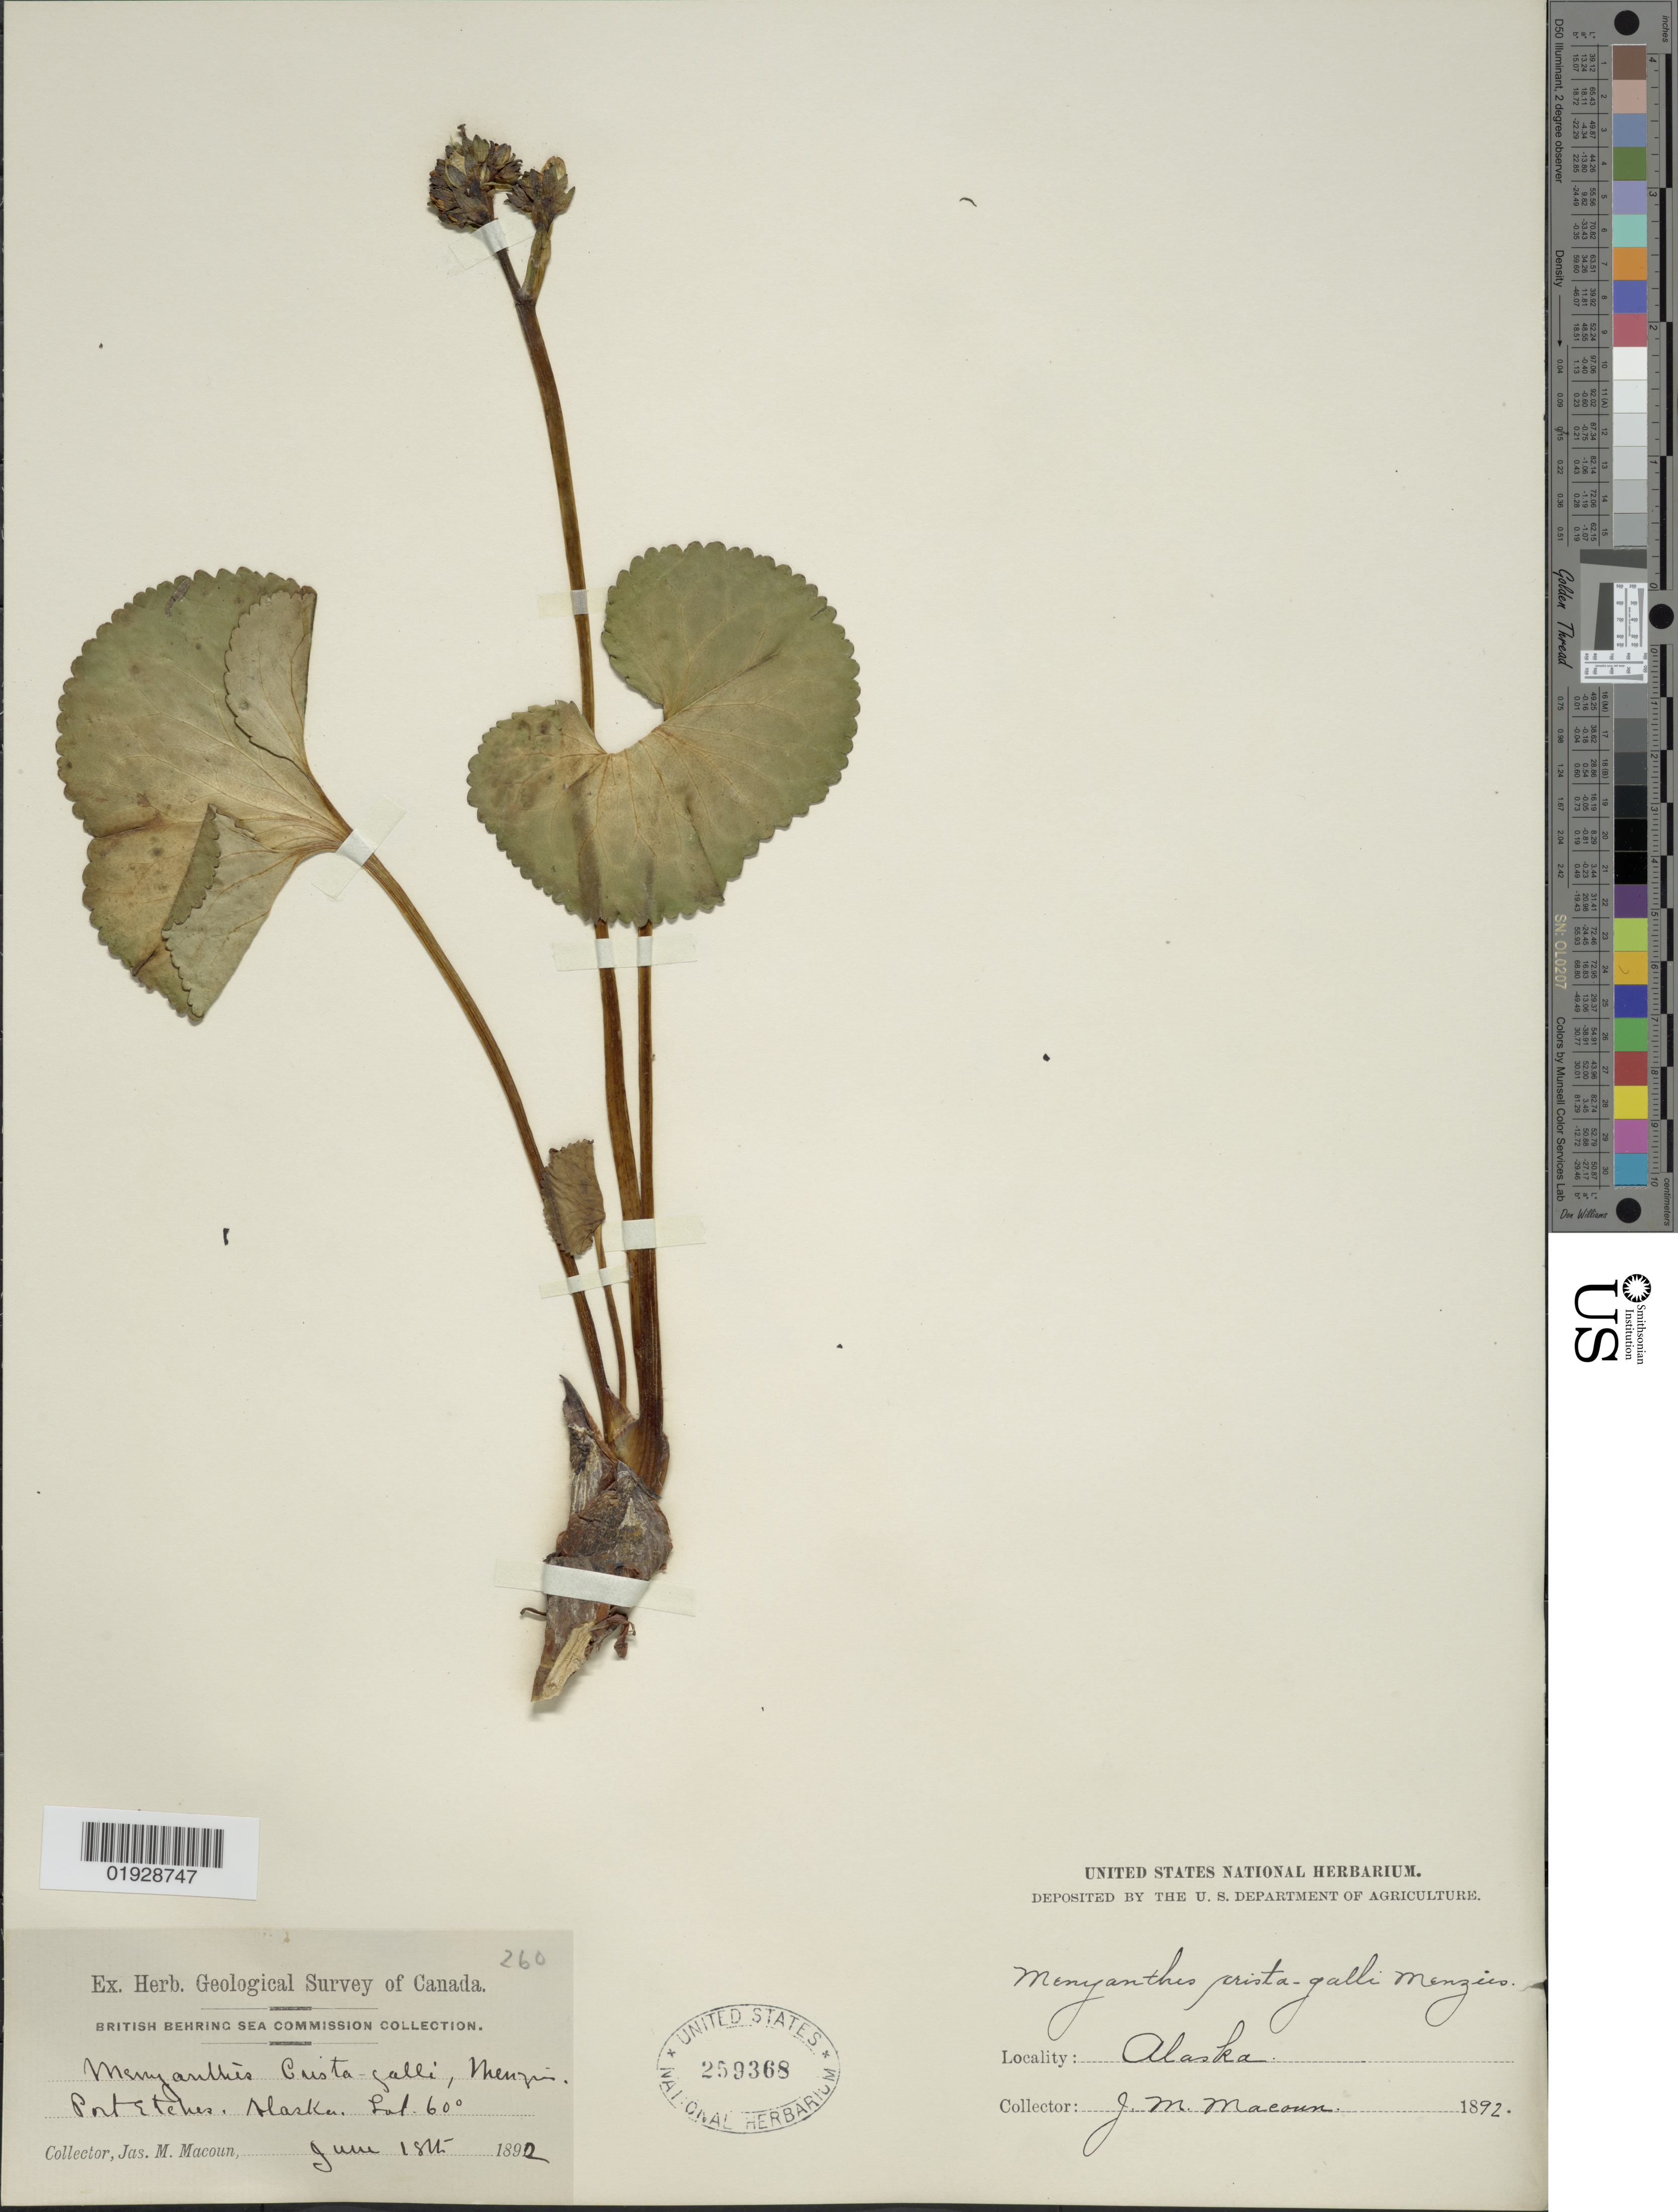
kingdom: Plantae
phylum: Tracheophyta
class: Magnoliopsida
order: Asterales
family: Menyanthaceae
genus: Nephrophyllidium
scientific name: Nephrophyllidium crista-galli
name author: (Menzies ex Hook.) Gilg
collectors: J. M. Macoun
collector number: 260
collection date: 1892-06-18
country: United States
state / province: Alaska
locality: Port Etches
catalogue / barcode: US 259368